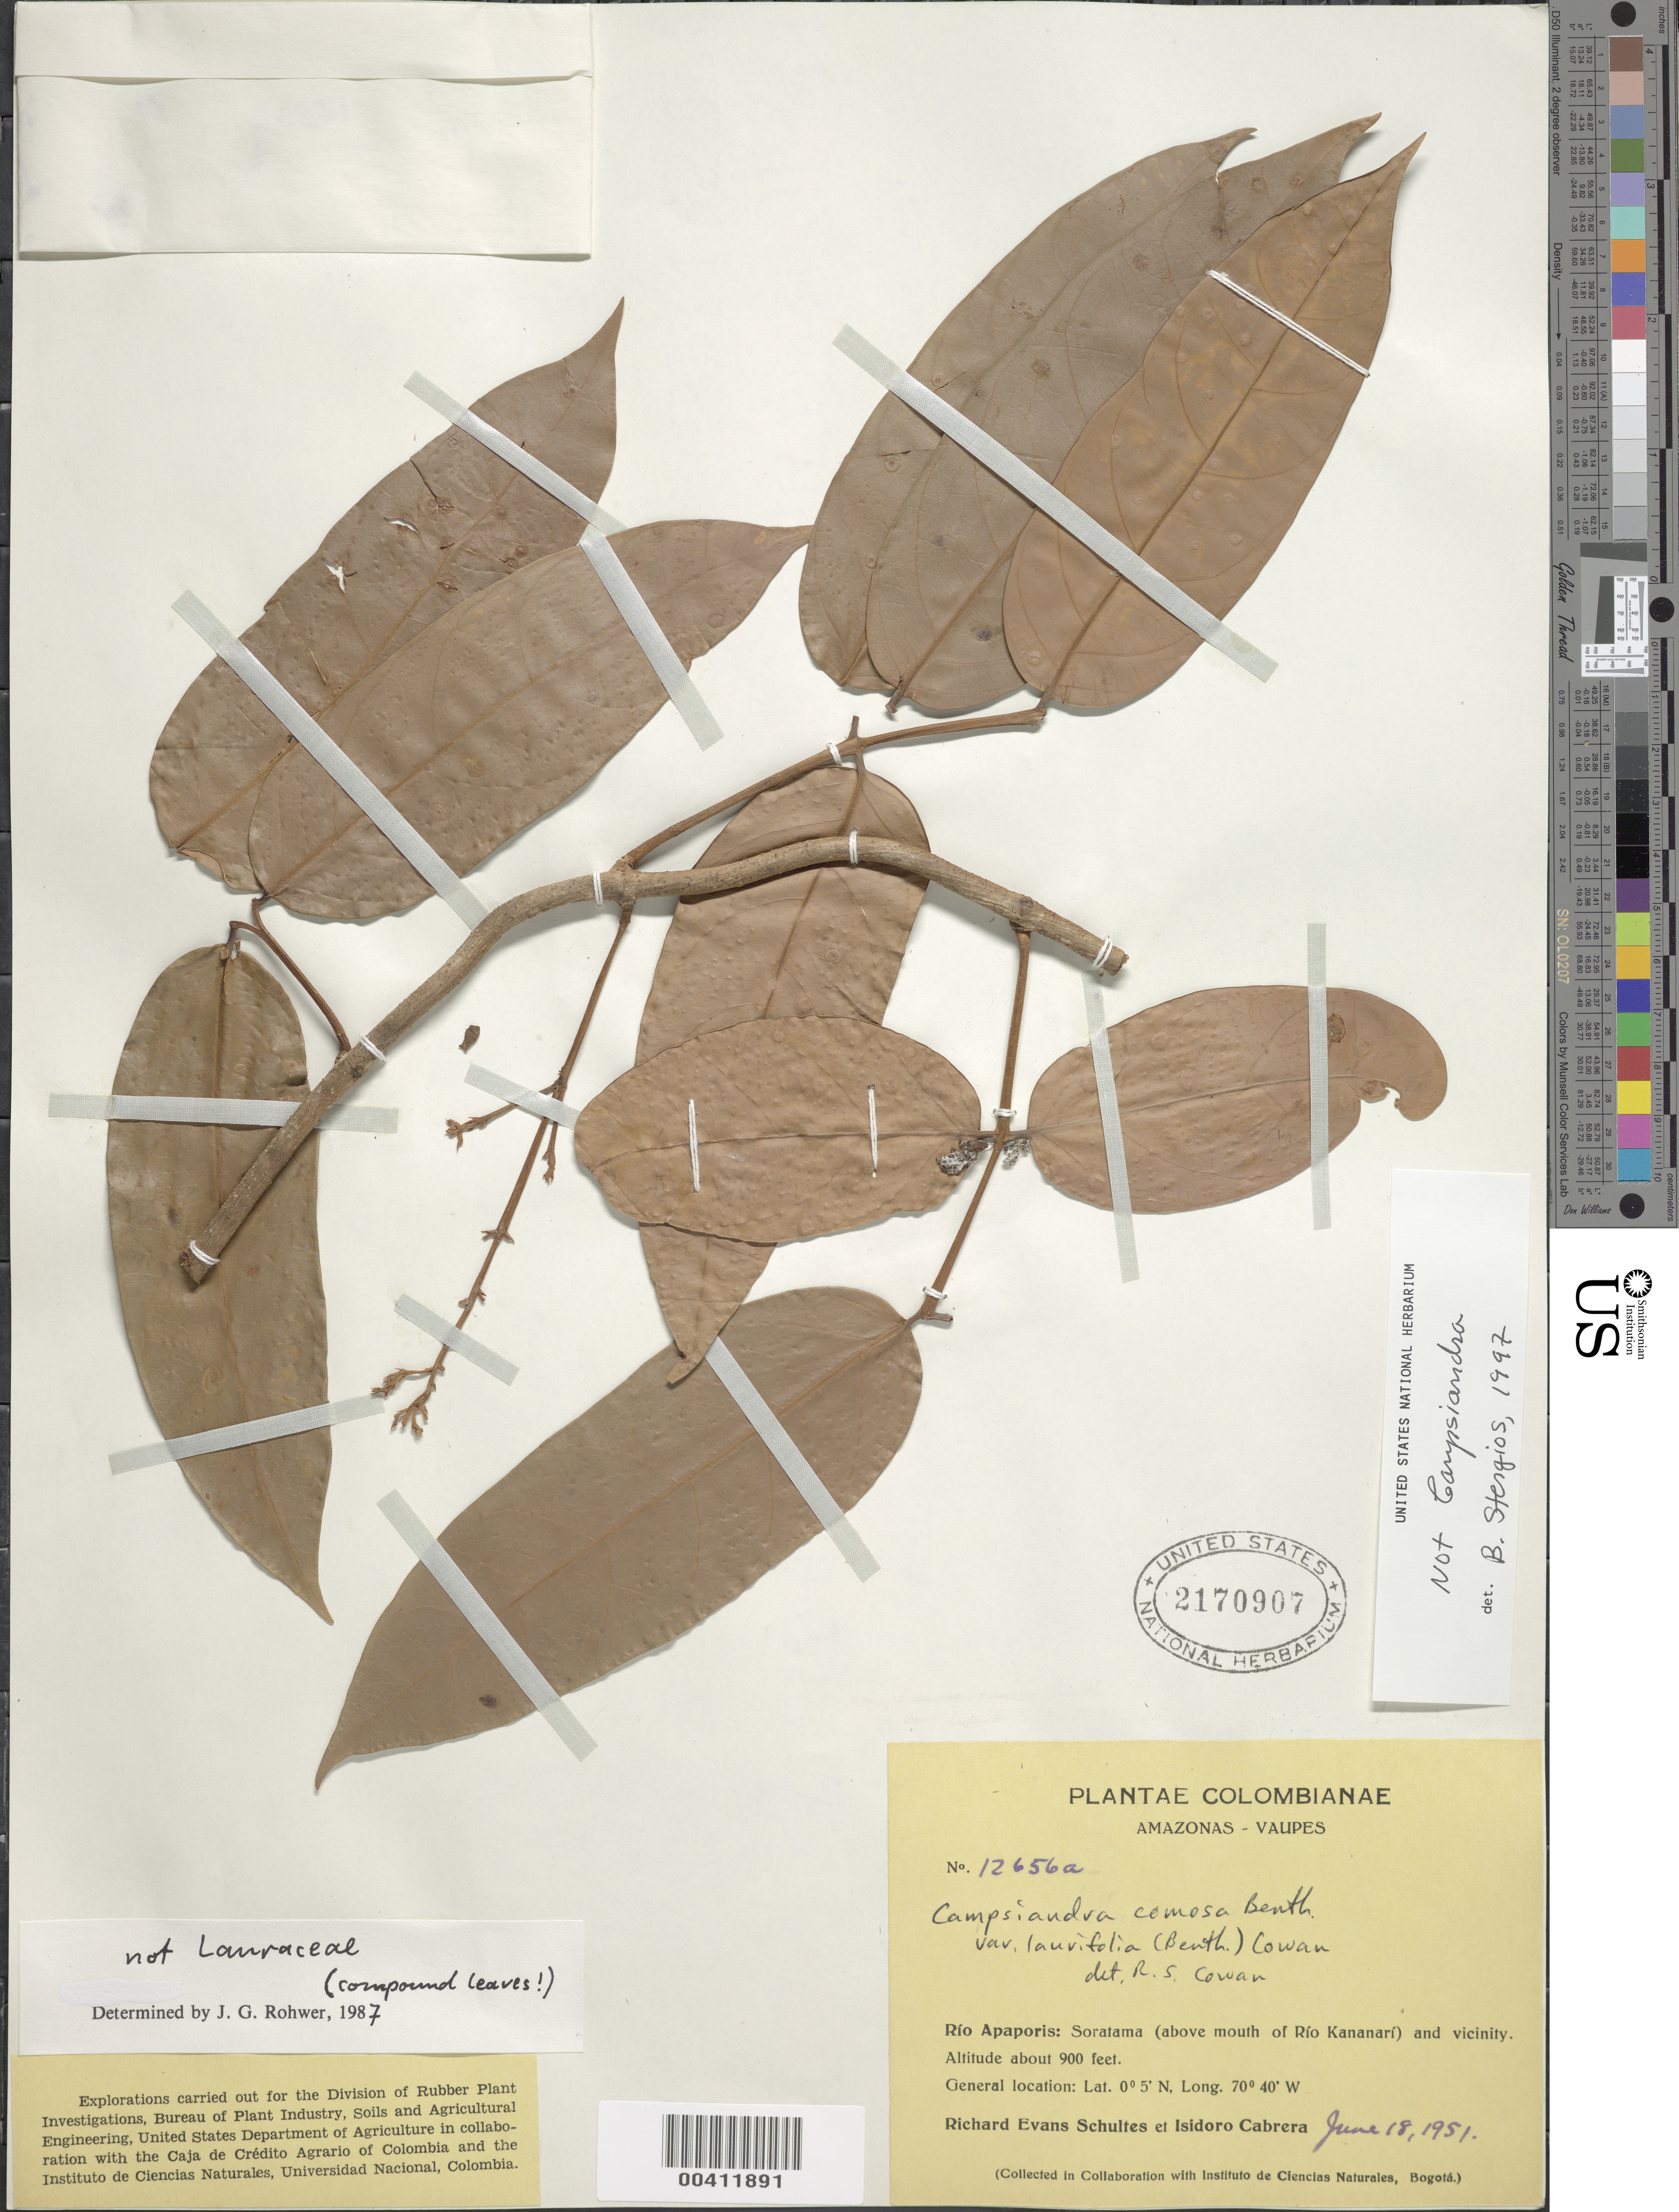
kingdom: Plantae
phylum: Tracheophyta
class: Magnoliopsida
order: Gentianales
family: Apocynaceae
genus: Forsteronia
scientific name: Forsteronia acouci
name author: (Aubl.) A. DC.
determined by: Mansano, V. F.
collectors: R. E. Schultes & I. Cabrera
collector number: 12656a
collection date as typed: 18 Jun 1951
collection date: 1951-06-18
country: Colombia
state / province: Amazônas / Vaupés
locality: Rio Apaporis, Soratama and vicinity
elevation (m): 900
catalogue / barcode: US 2170907